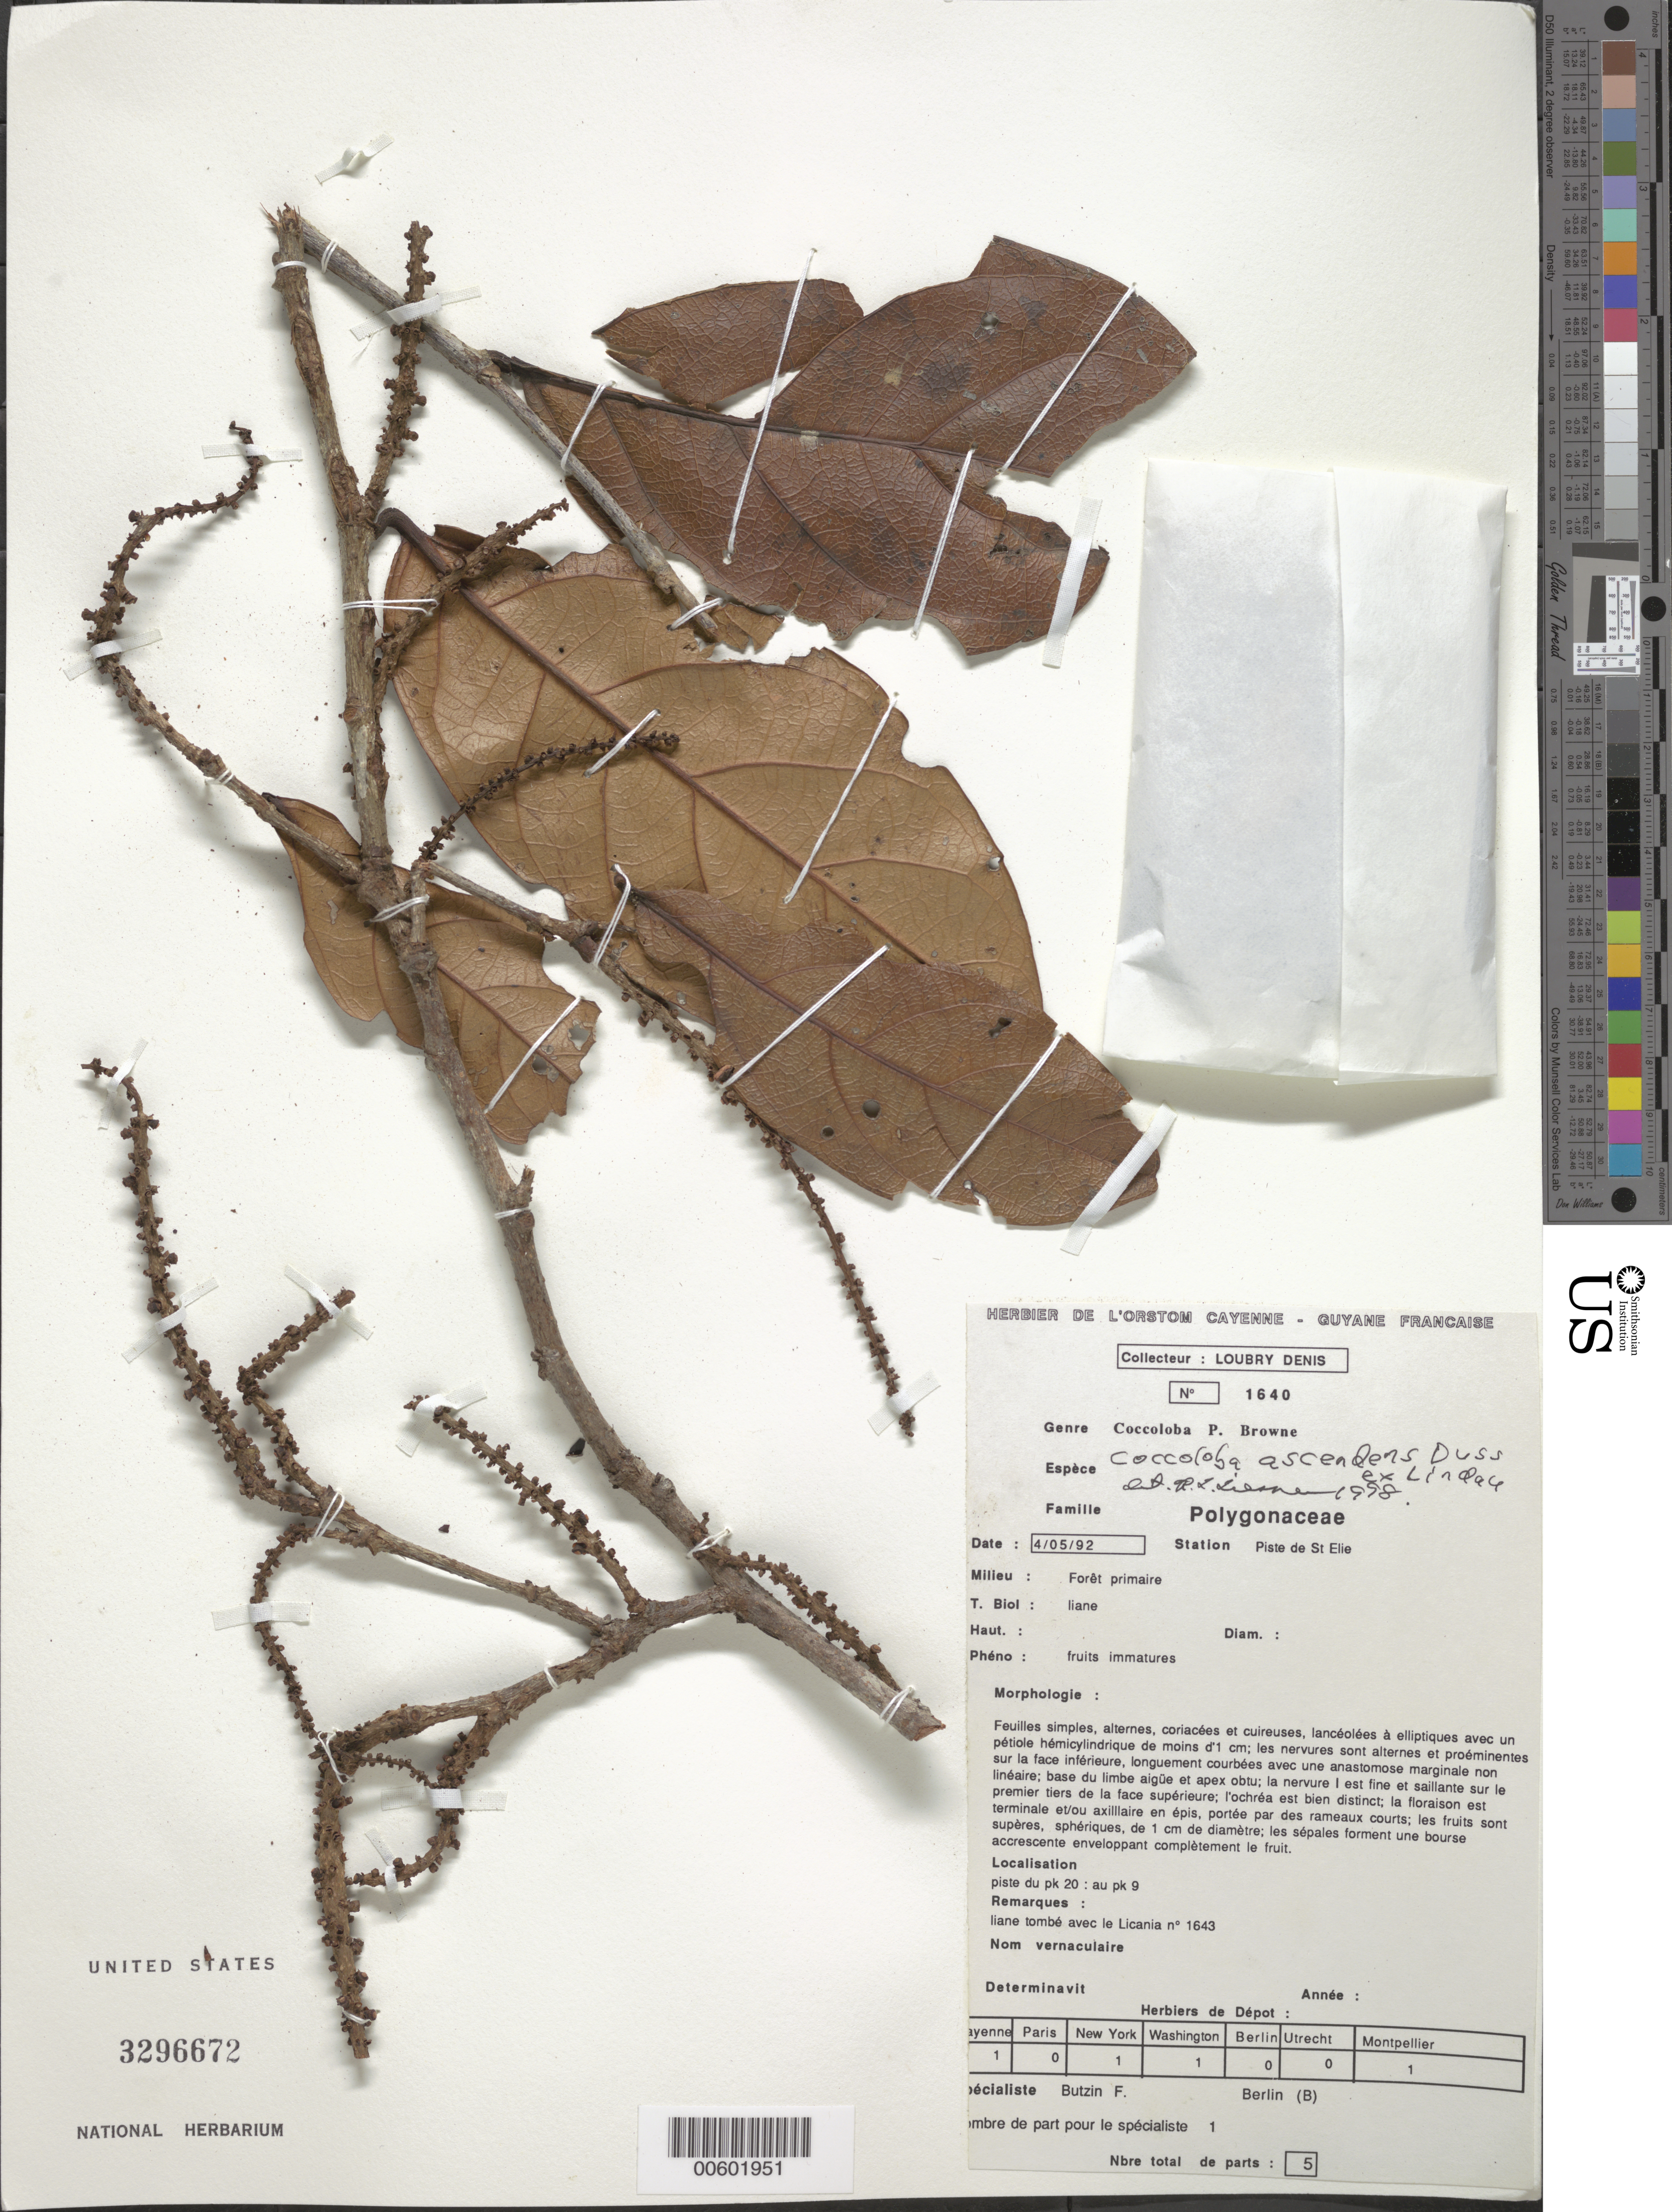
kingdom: Plantae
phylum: Tracheophyta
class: Magnoliopsida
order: Caryophyllales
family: Polygonaceae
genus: Coccoloba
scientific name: Coccoloba ascendens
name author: Duss ex Lindau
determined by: Liesner, R. L.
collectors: D. Loubry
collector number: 1640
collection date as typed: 4-May-92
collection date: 1992-05-04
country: French Guiana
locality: Piste de Saint-Élie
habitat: Feuilles simples, alterness, coriacees et cuireus lanceolees a eppiptiques avec un petiole hemicylinndruque de moins d'1cm;les nervures sont alternes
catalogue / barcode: US 3296672